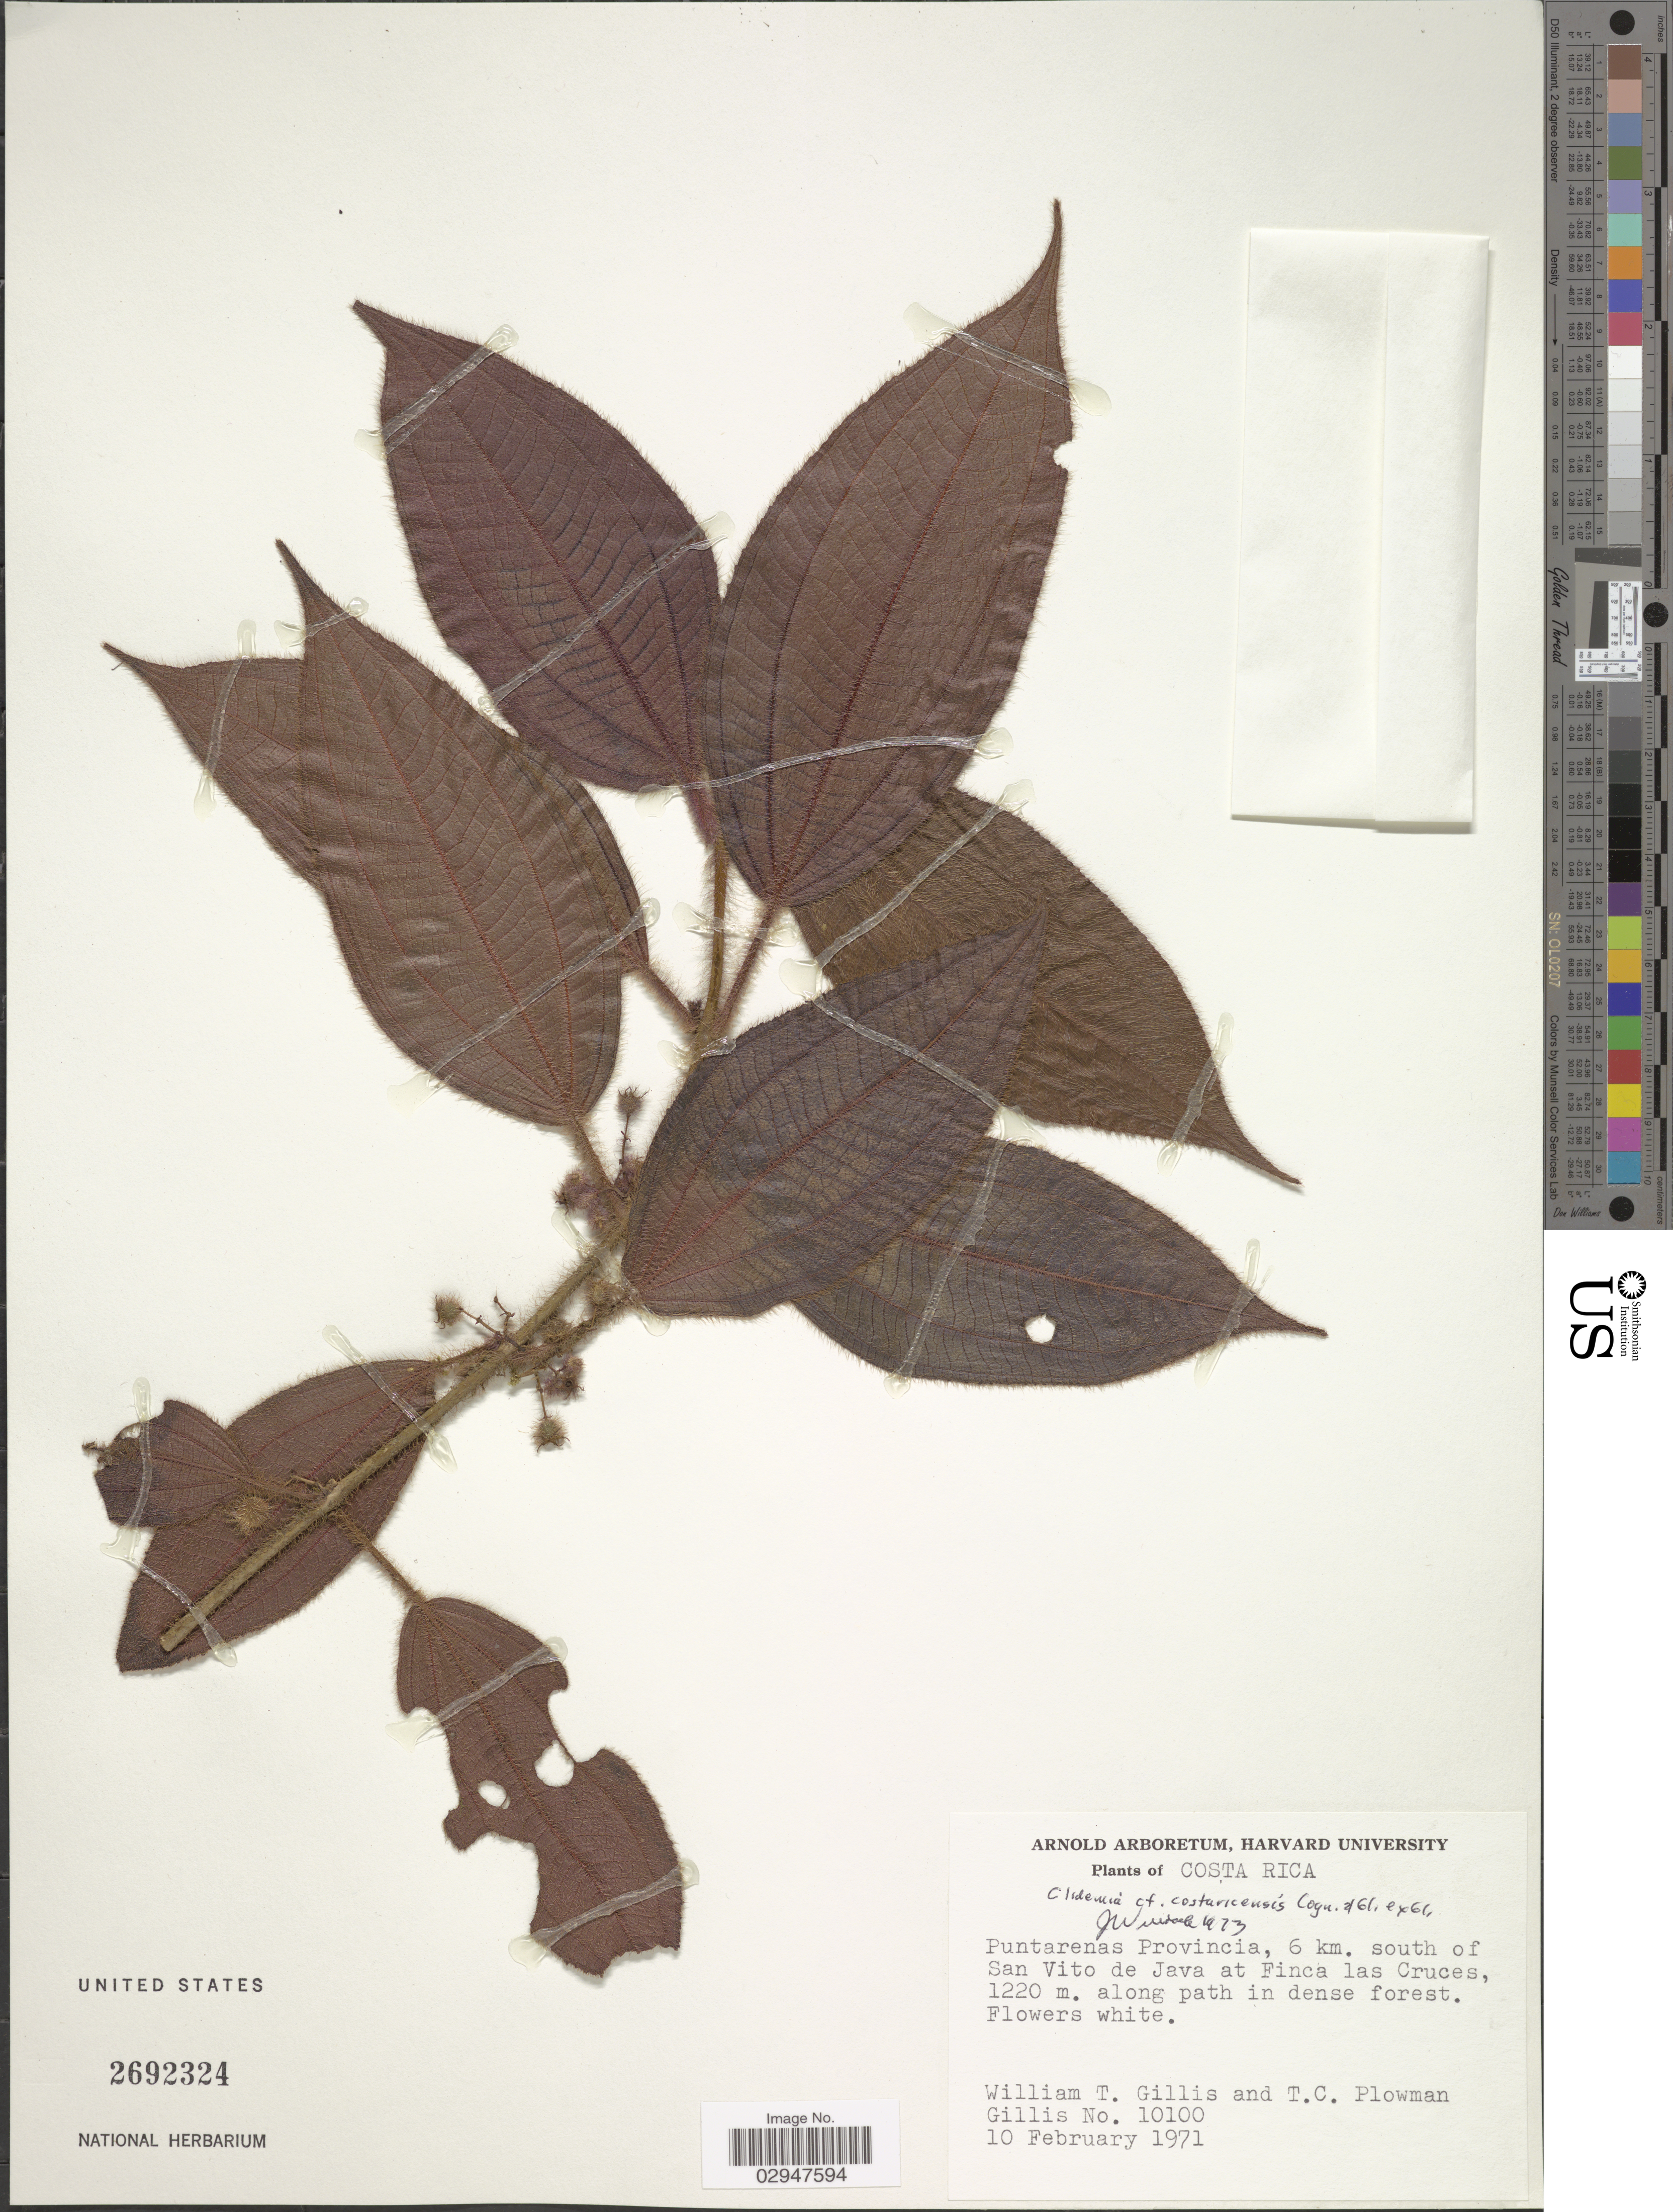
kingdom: Plantae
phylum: Tracheophyta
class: Magnoliopsida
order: Myrtales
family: Melastomataceae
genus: Clidemia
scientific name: Clidemia costaricensis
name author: Cogn. & Gleason in Gleason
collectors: W. T. Gillis, T. Plowman & -. Gillis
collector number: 10100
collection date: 1971-02-10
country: Costa Rica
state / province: Puntarenas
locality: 6 km. south of San Vito de Java at Finca las Cruces.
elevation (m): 1220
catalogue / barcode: US 2692324